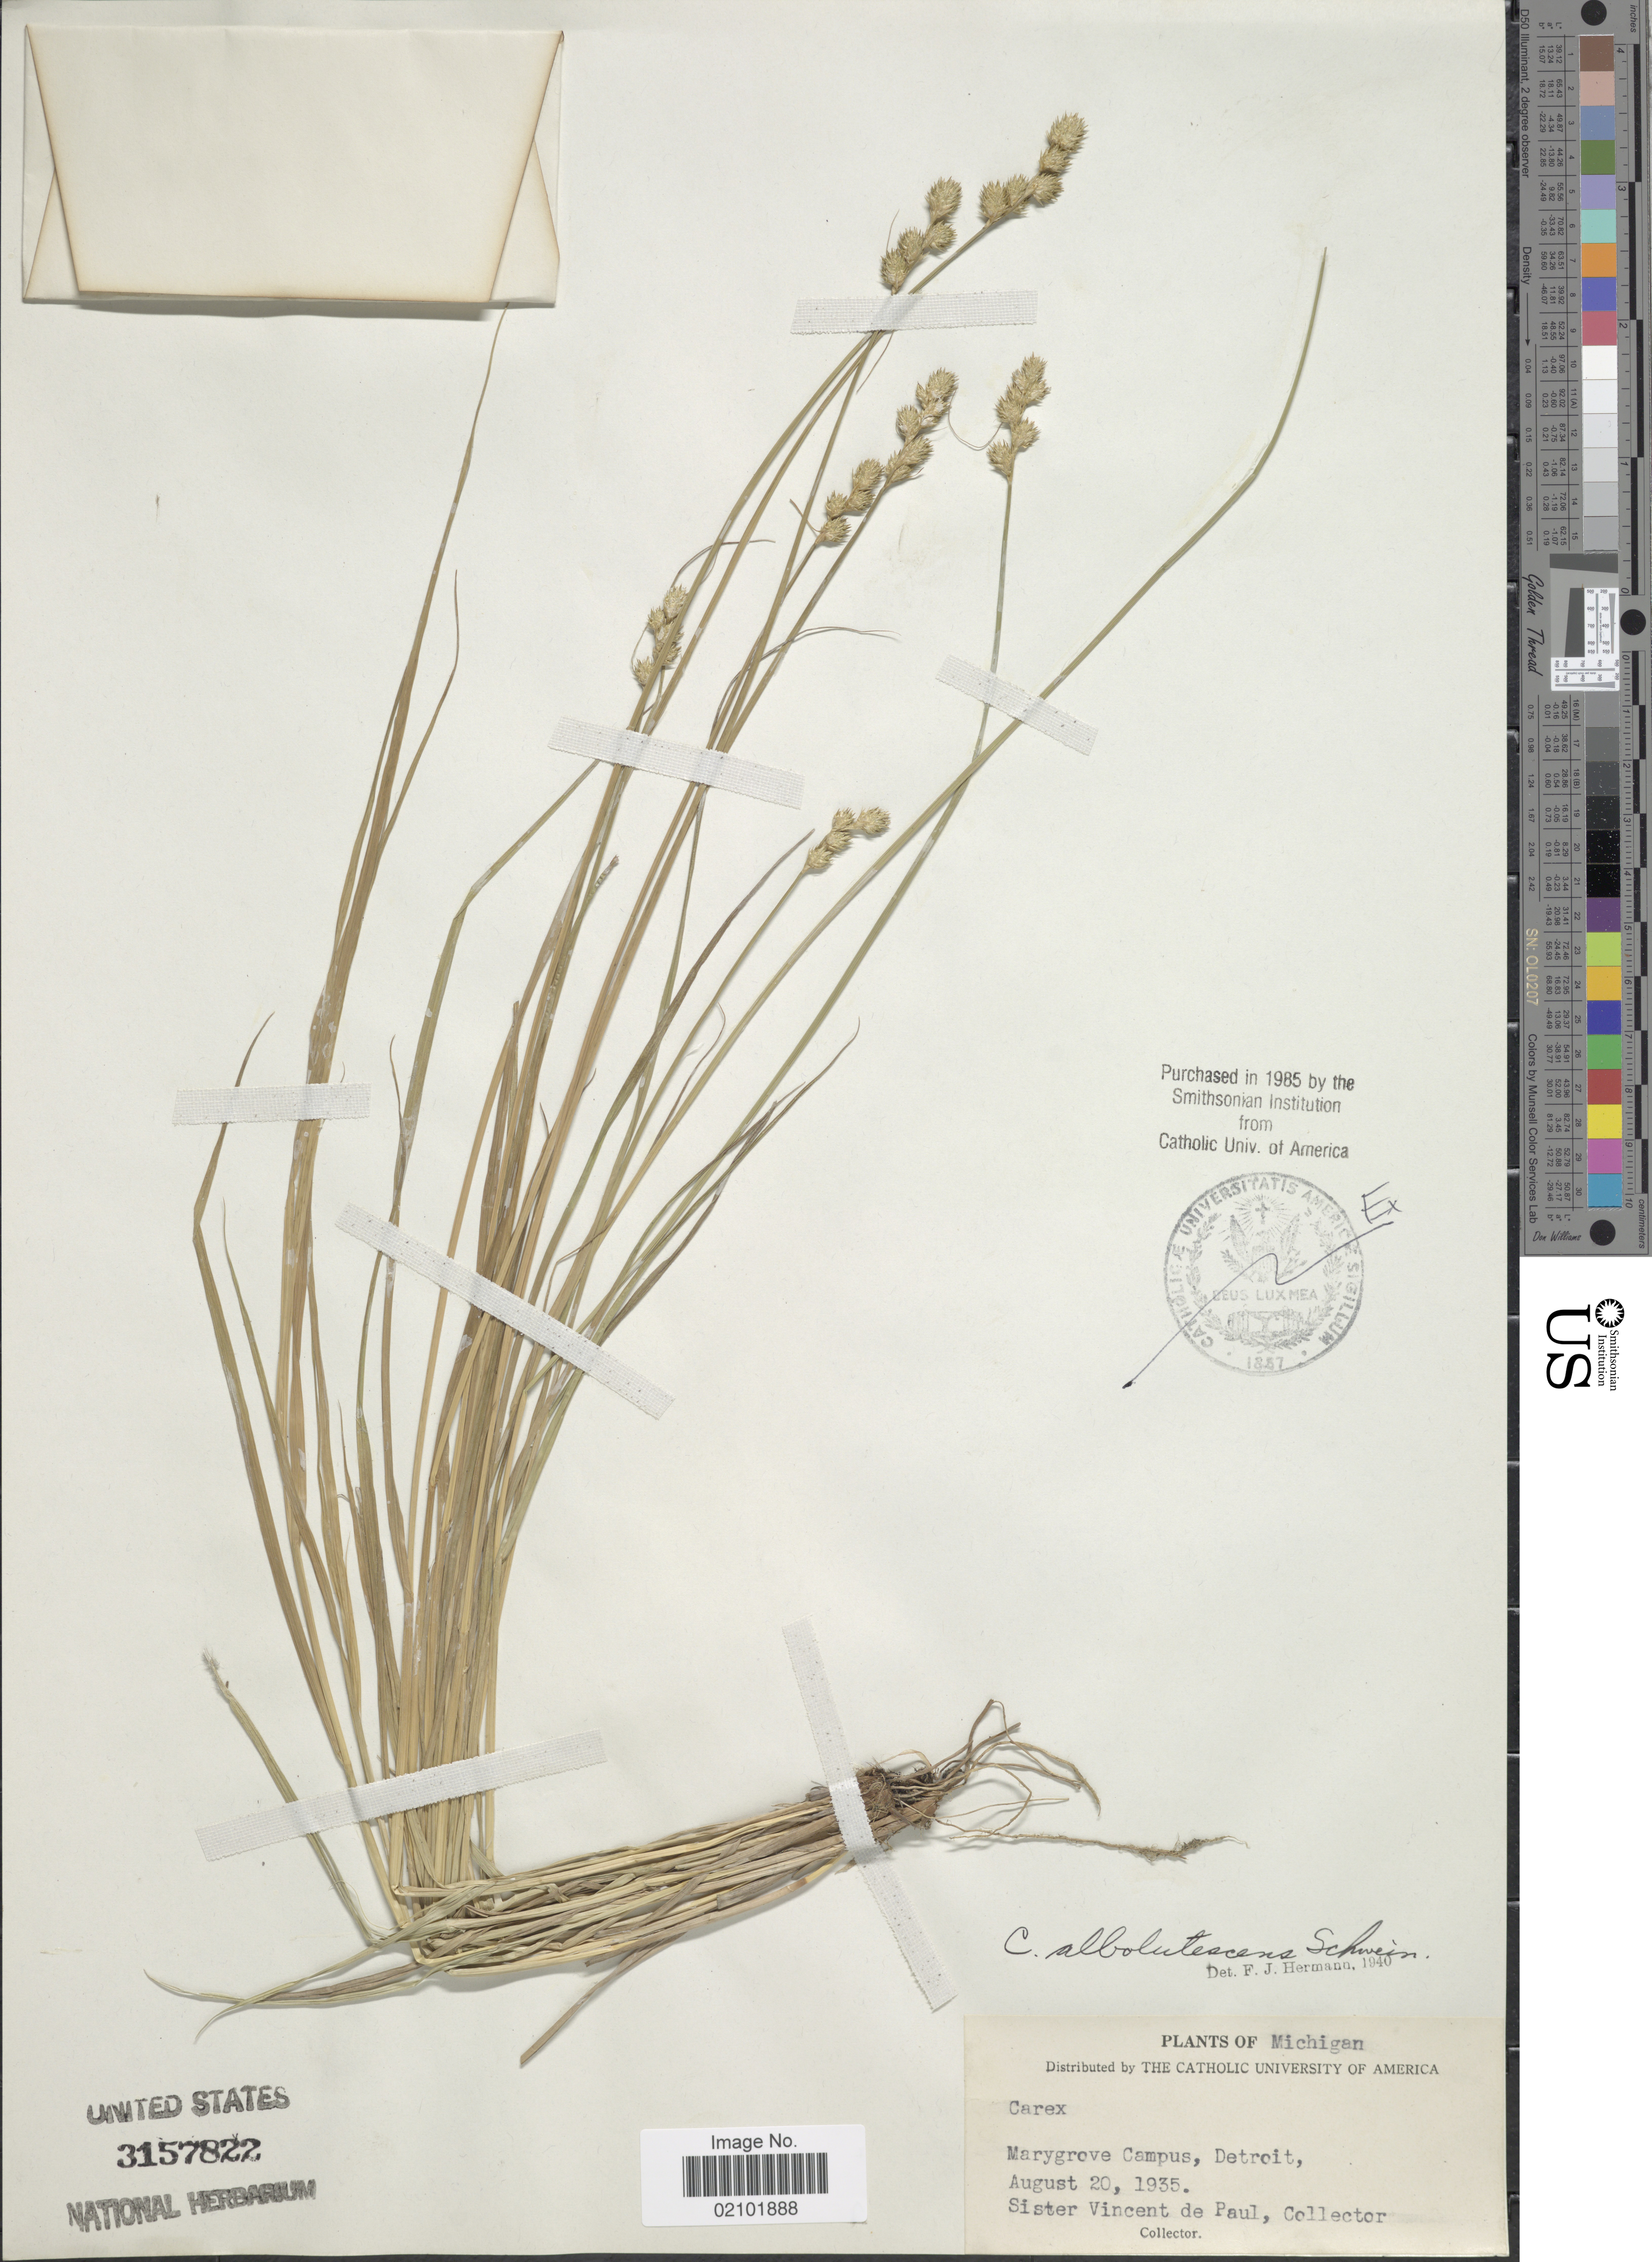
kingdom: Plantae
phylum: Tracheophyta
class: Liliopsida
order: Poales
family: Cyperaceae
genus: Carex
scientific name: Carex albolutescens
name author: Schwein.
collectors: S. Paul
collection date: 1935-08-20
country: United States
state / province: Michigan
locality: Marygrove Campus, Detroit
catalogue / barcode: US 3157822